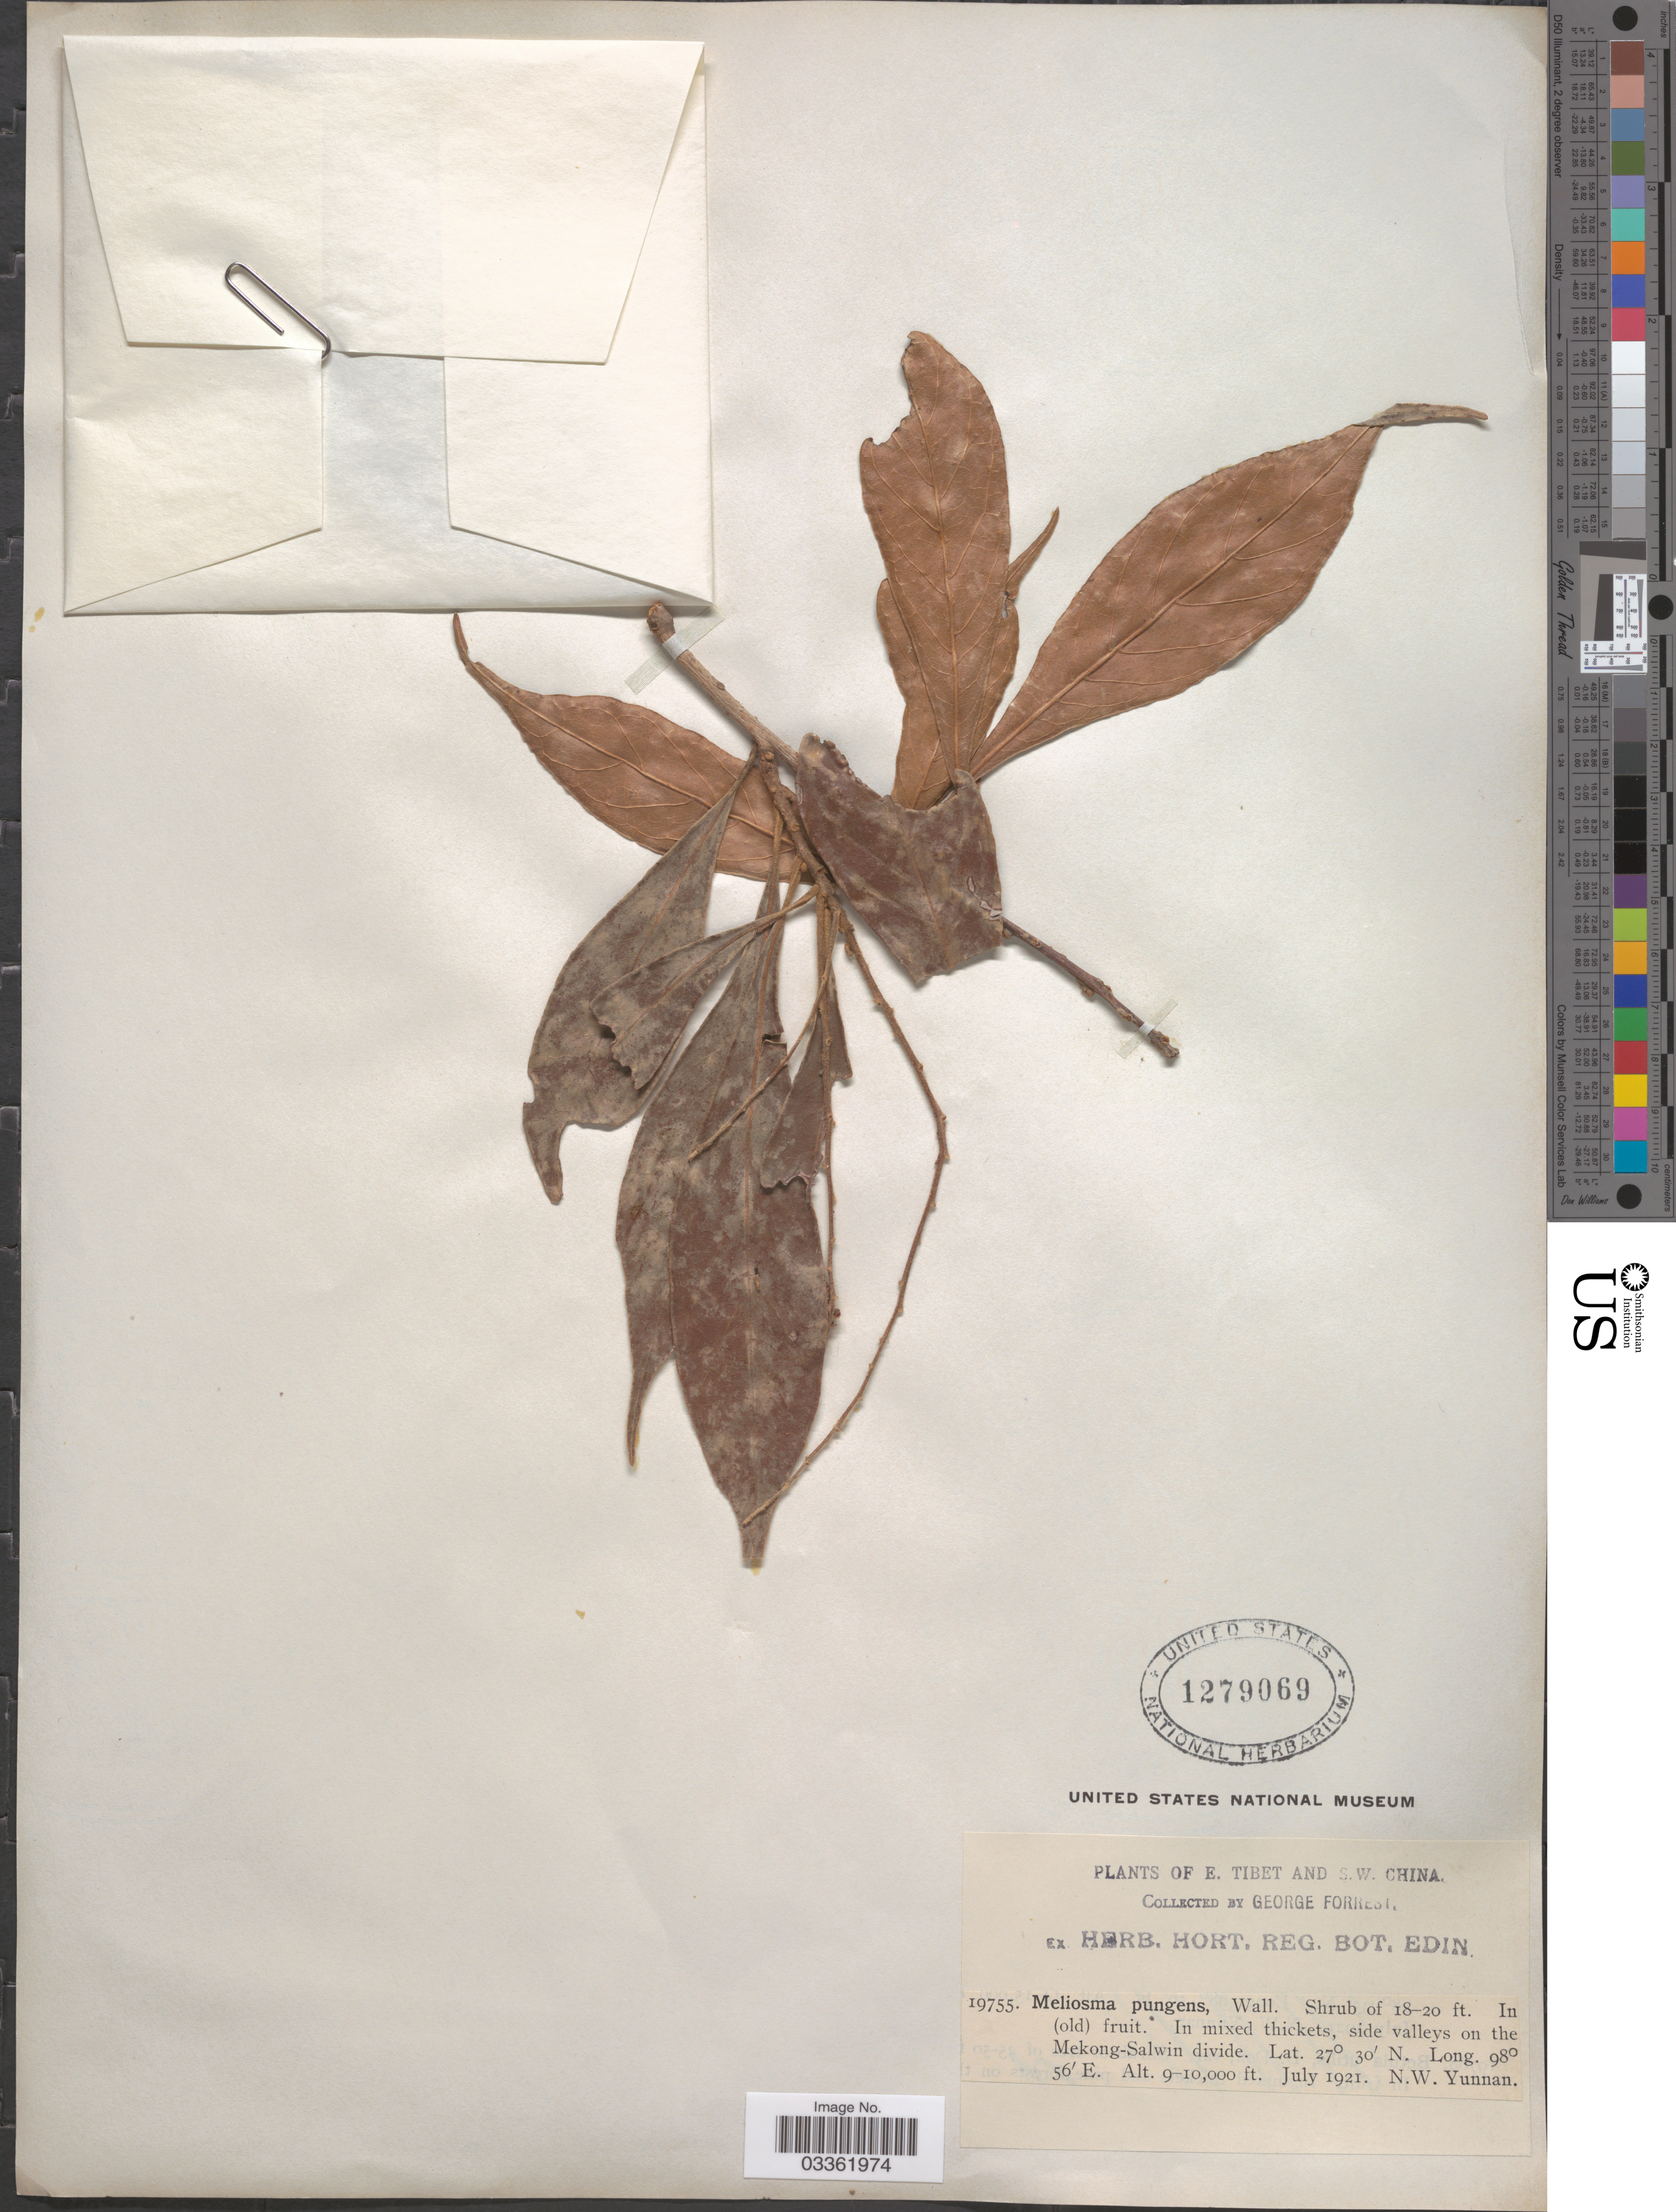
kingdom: Plantae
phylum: Tracheophyta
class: Magnoliopsida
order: Proteales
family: Sabiaceae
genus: Meliosma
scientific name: Meliosma yunnanensis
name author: Franch.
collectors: G. Forrest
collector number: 19755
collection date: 1921-07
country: China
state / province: Xizang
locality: E. Tibet and S.W. China, In mixed thickets, side valleys on the Mekong-Salwin divide, N.W. Yunnan.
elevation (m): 2743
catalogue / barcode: US 1279069